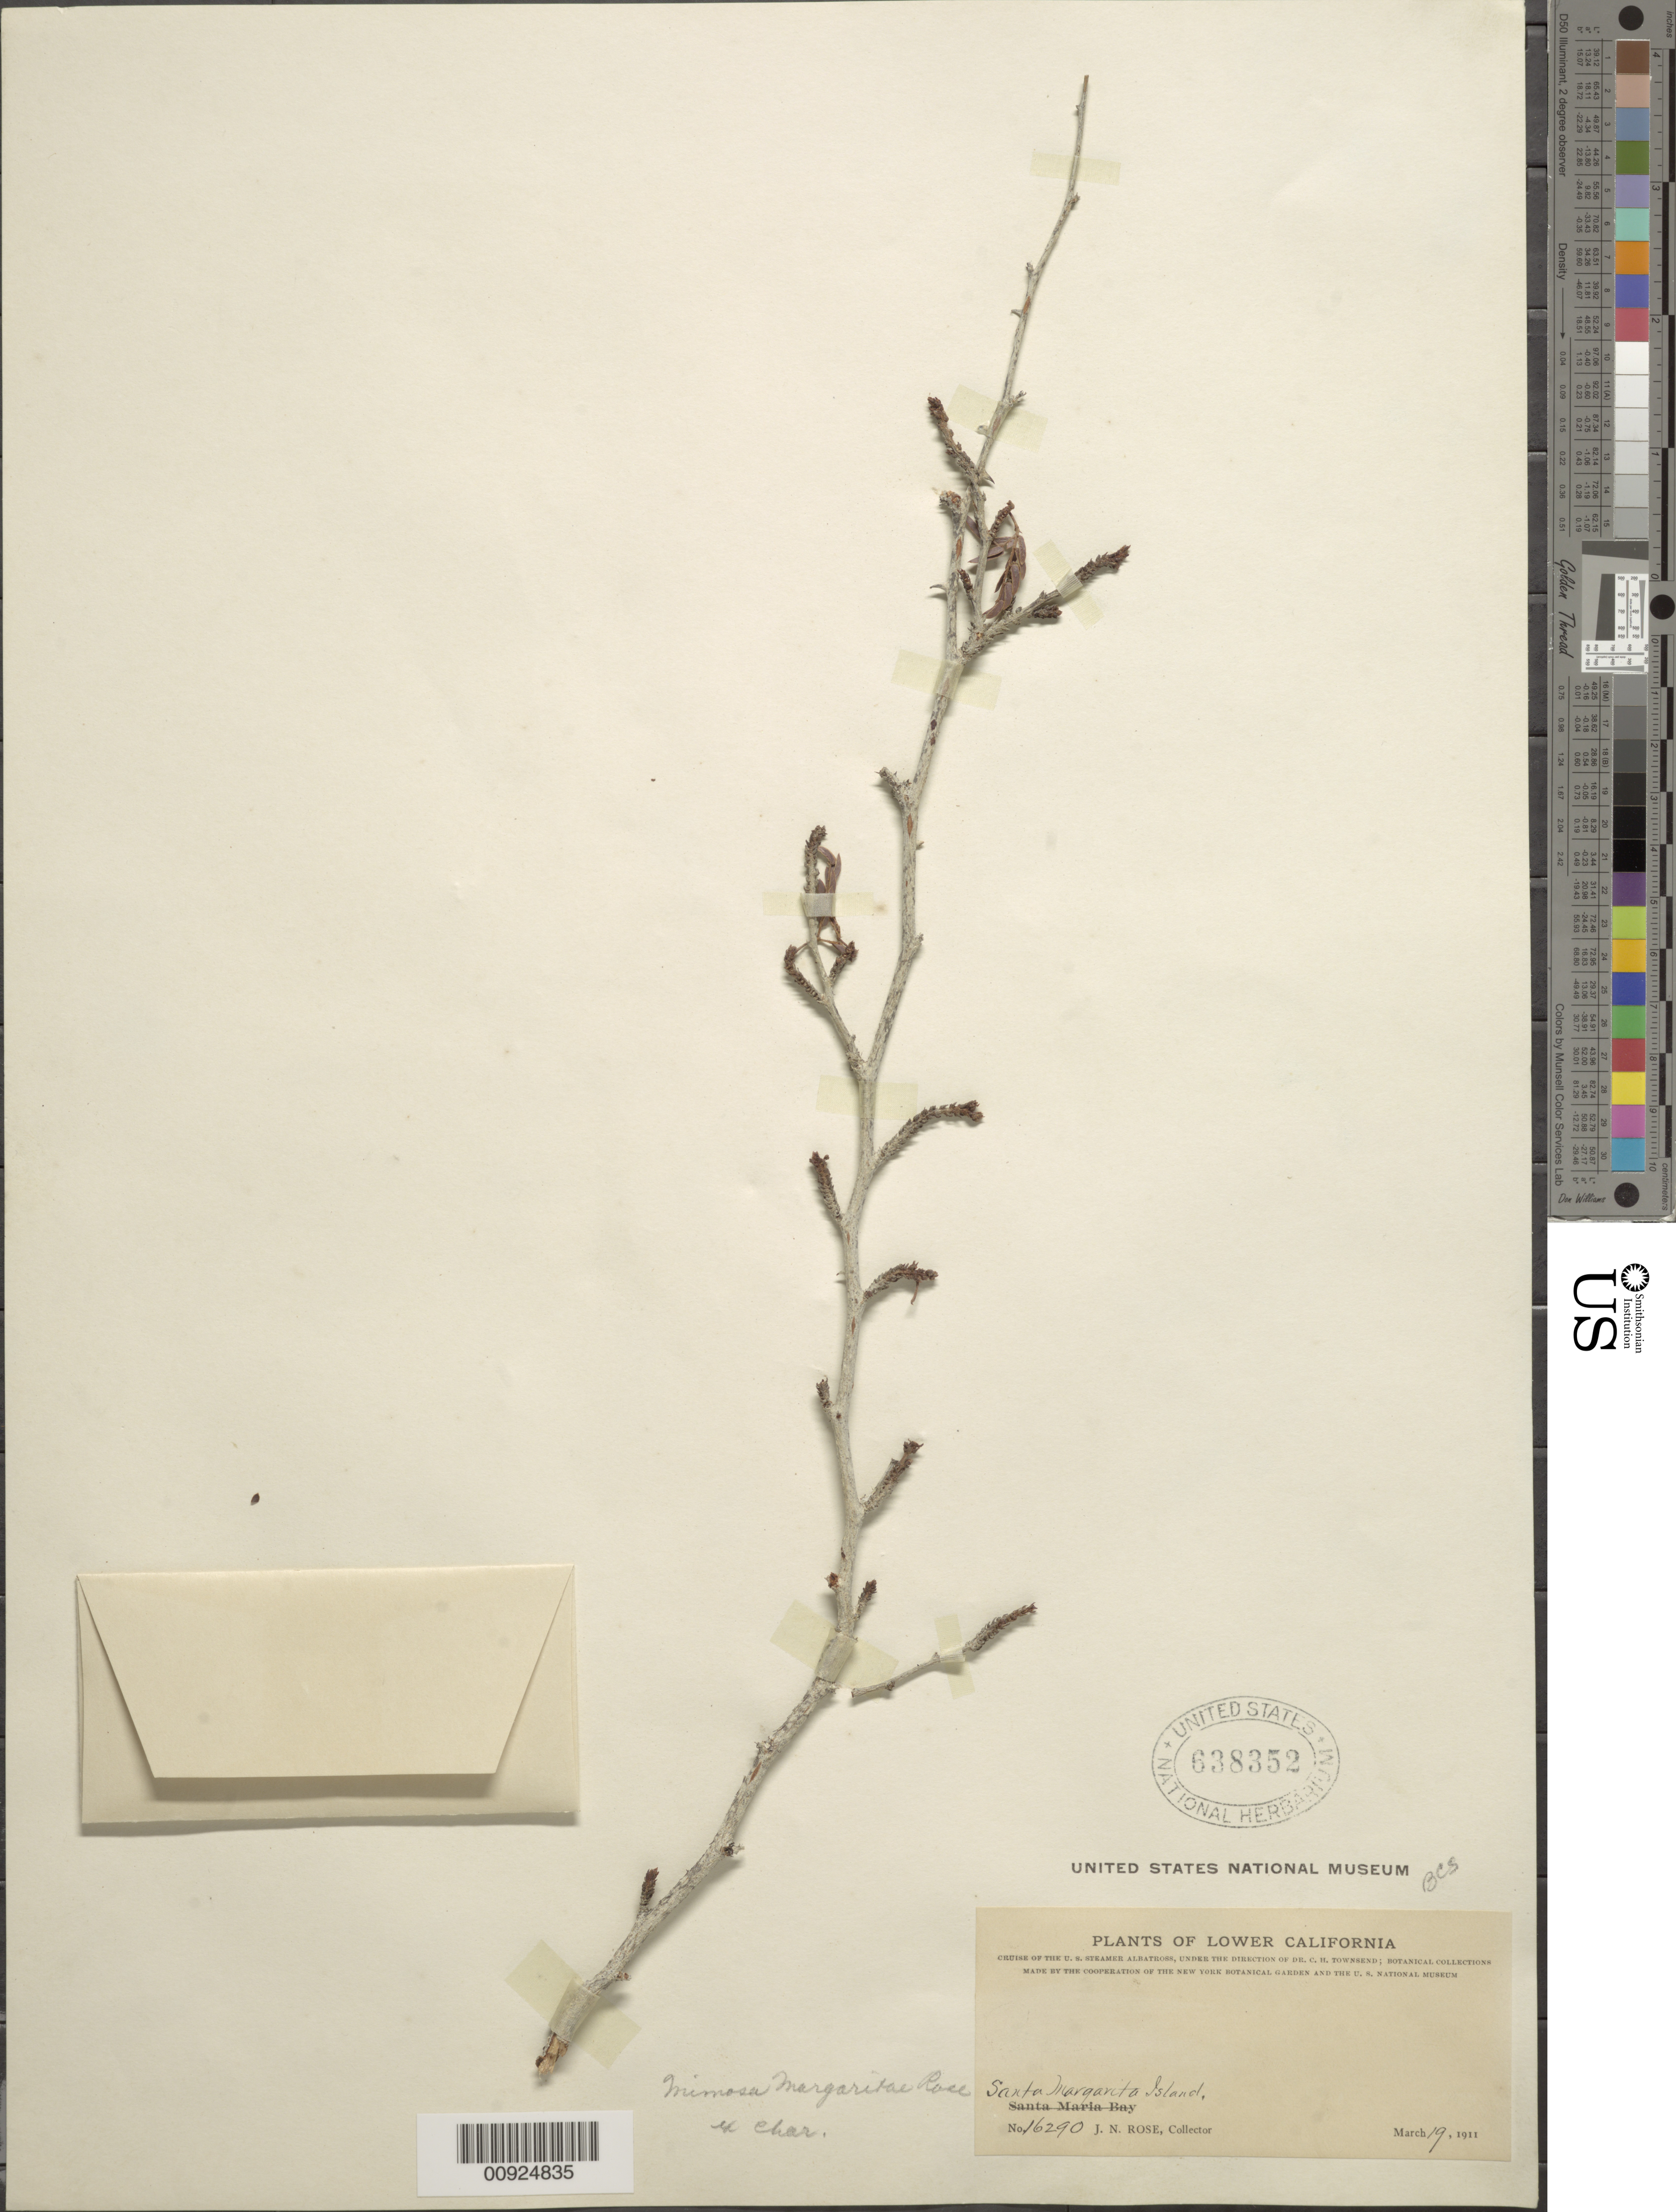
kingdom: Plantae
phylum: Tracheophyta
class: Magnoliopsida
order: Fabales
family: Fabaceae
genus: Mimosa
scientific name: Mimosa margaritae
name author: Rose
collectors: J. N. Rose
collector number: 16290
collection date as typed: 19 Mar 1911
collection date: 1911-03-19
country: Mexico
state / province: Baja California Sur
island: Santa Margarita I.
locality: Santa Margarita Island, Lower California.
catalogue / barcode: US 638352